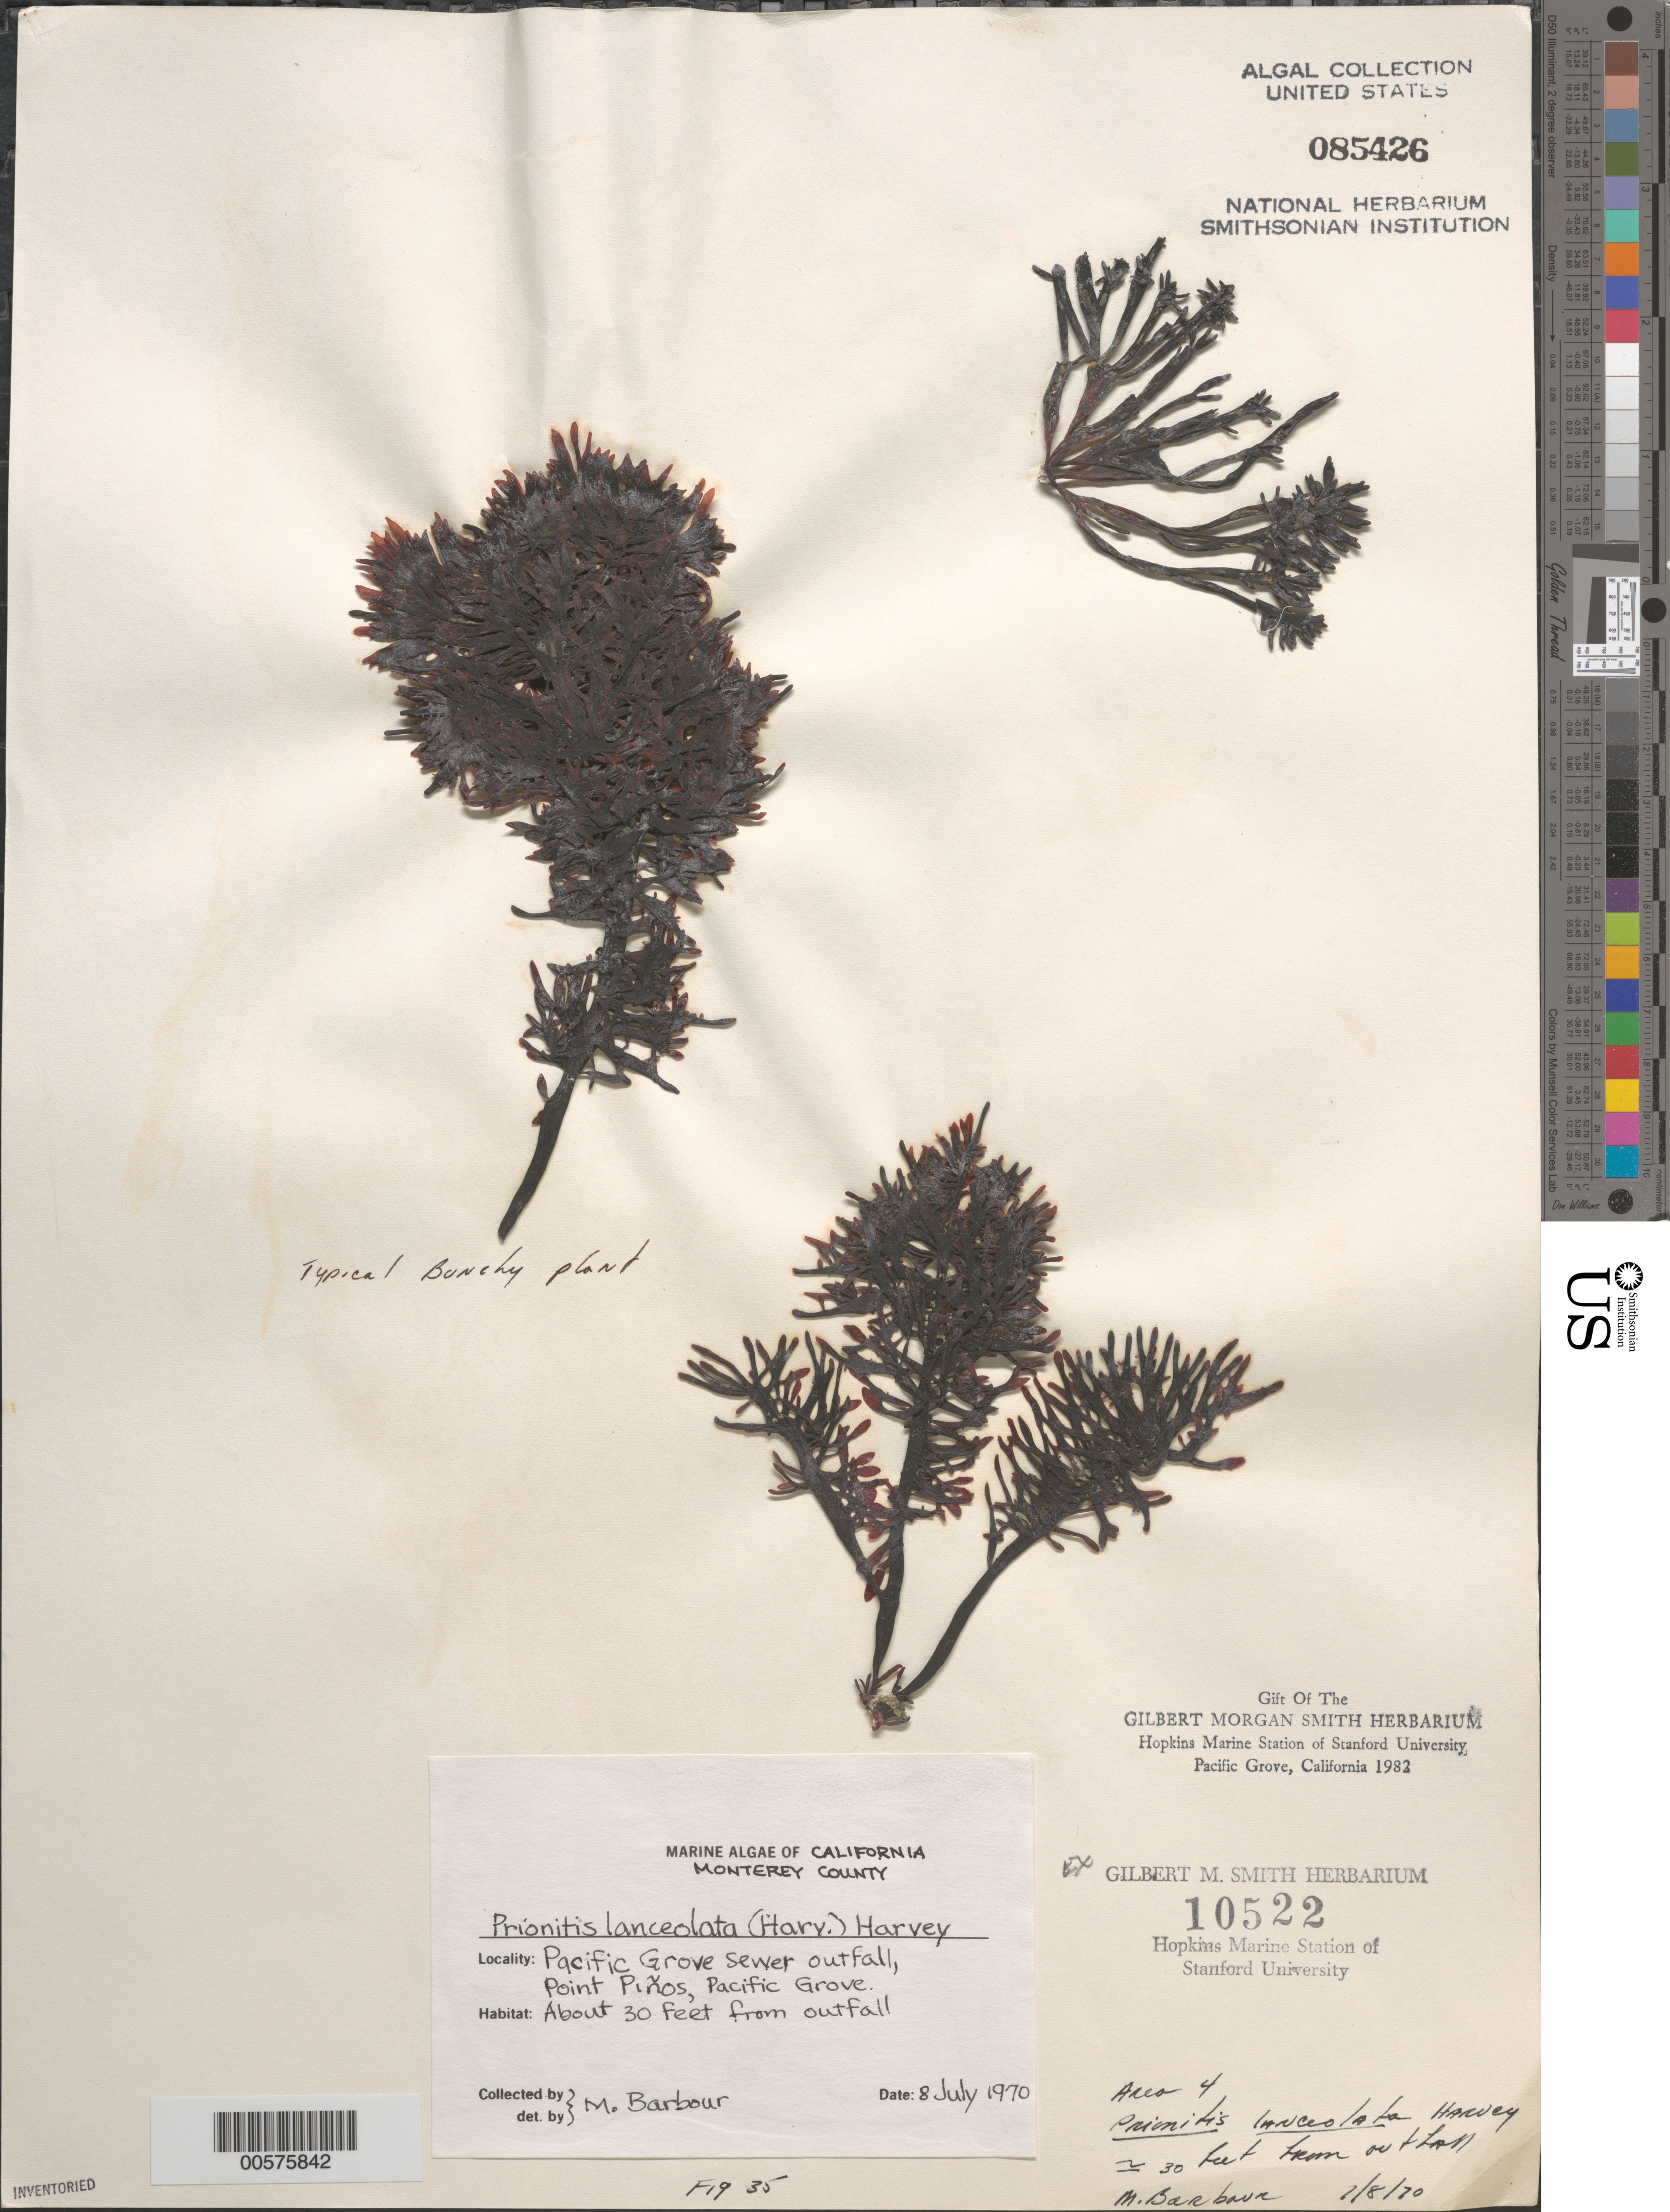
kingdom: Plantae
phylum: Rhodophyta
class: Florideophyceae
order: Cryptonemiales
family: Cryptonemiaceae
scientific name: Prionitis lanceolata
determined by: Barbour, M.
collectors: M. Barbour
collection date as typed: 08 Jul 1970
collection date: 1970-07-08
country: United States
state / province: California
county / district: Monterey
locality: Point Pinos, Pacific Grove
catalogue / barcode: US 85426